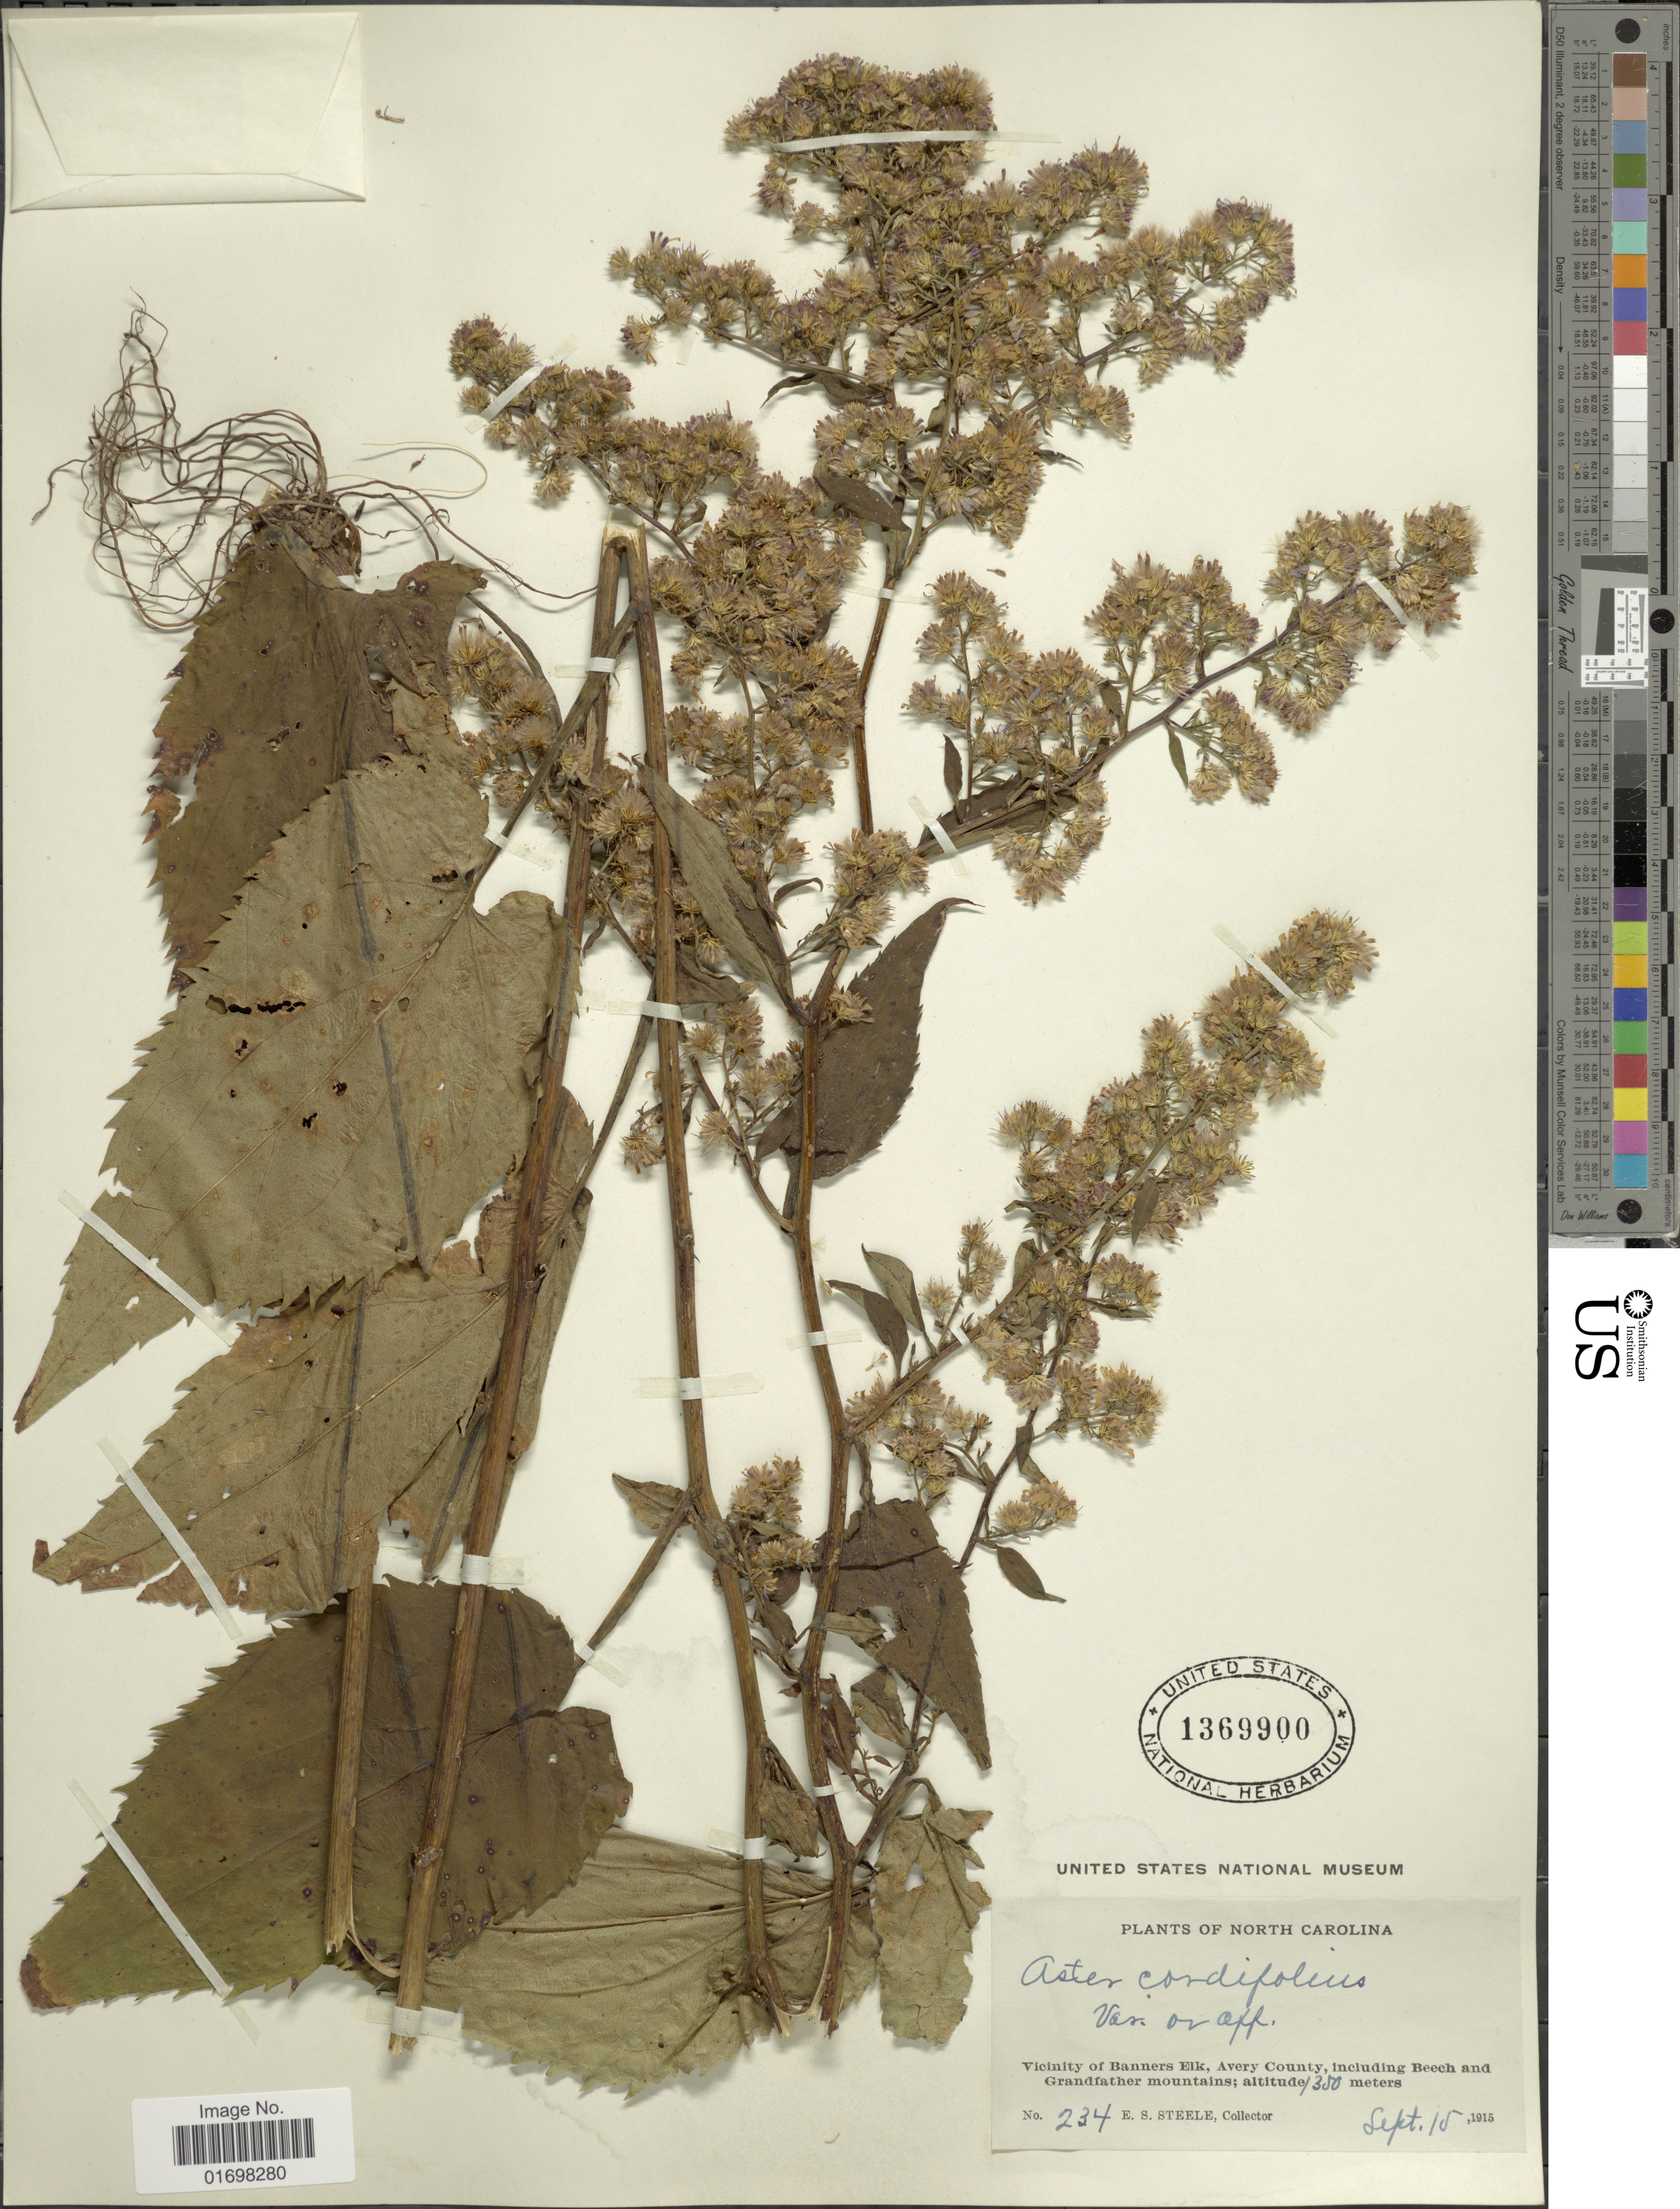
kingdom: Plantae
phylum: Tracheophyta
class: Magnoliopsida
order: Asterales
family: Asteraceae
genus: Symphyotrichum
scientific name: Symphyotrichum cordifolium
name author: (L.) G.L. Nesom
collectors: E. Steele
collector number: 234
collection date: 1915-09-15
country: United States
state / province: North Carolina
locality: Vicinity of Banners Elk, Avery County, including Beech and Grandfather mountains.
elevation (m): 1350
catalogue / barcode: US 1369900